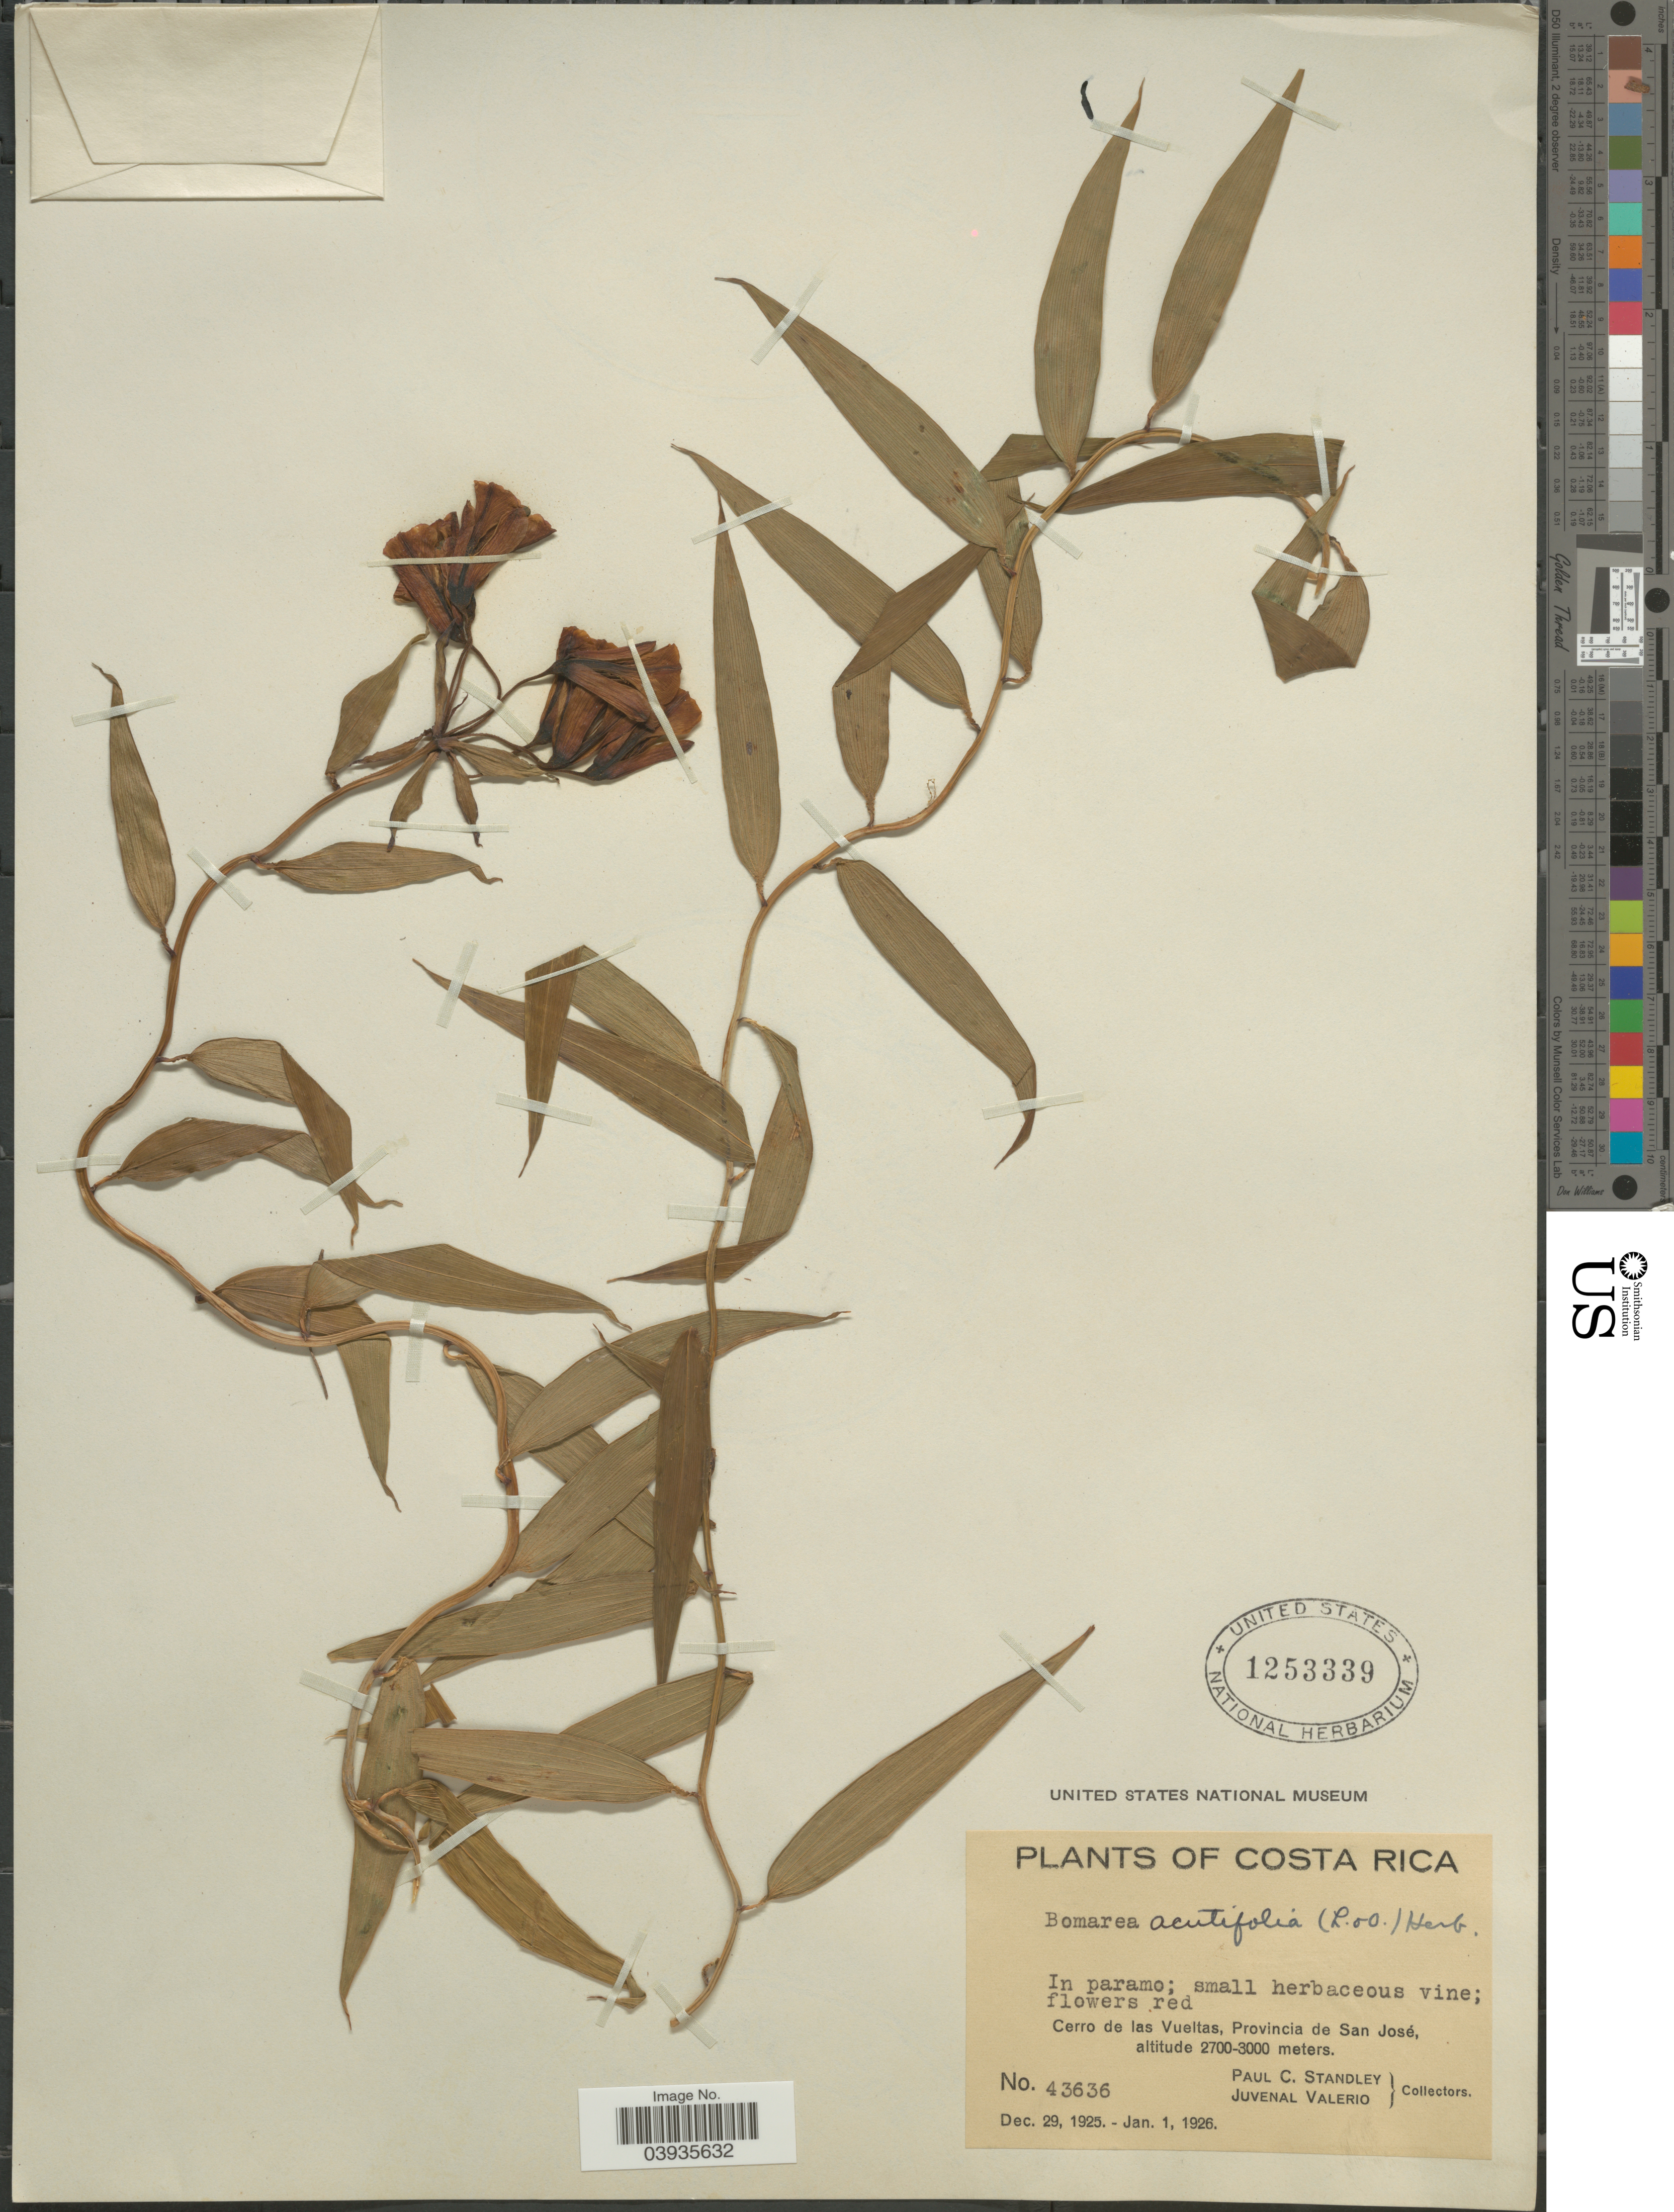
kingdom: Plantae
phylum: Tracheophyta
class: Liliopsida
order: Liliales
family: Alstroemeriaceae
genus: Bomarea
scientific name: Bomarea acutifolia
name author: (Link & Otto) Herb.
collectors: P. C. Standley & J. Valerio R.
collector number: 43636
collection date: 1925-12-29/1926-01-01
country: Costa Rica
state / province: San José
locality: Cerro de las Vueltas.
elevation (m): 2700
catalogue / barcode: US 1253339